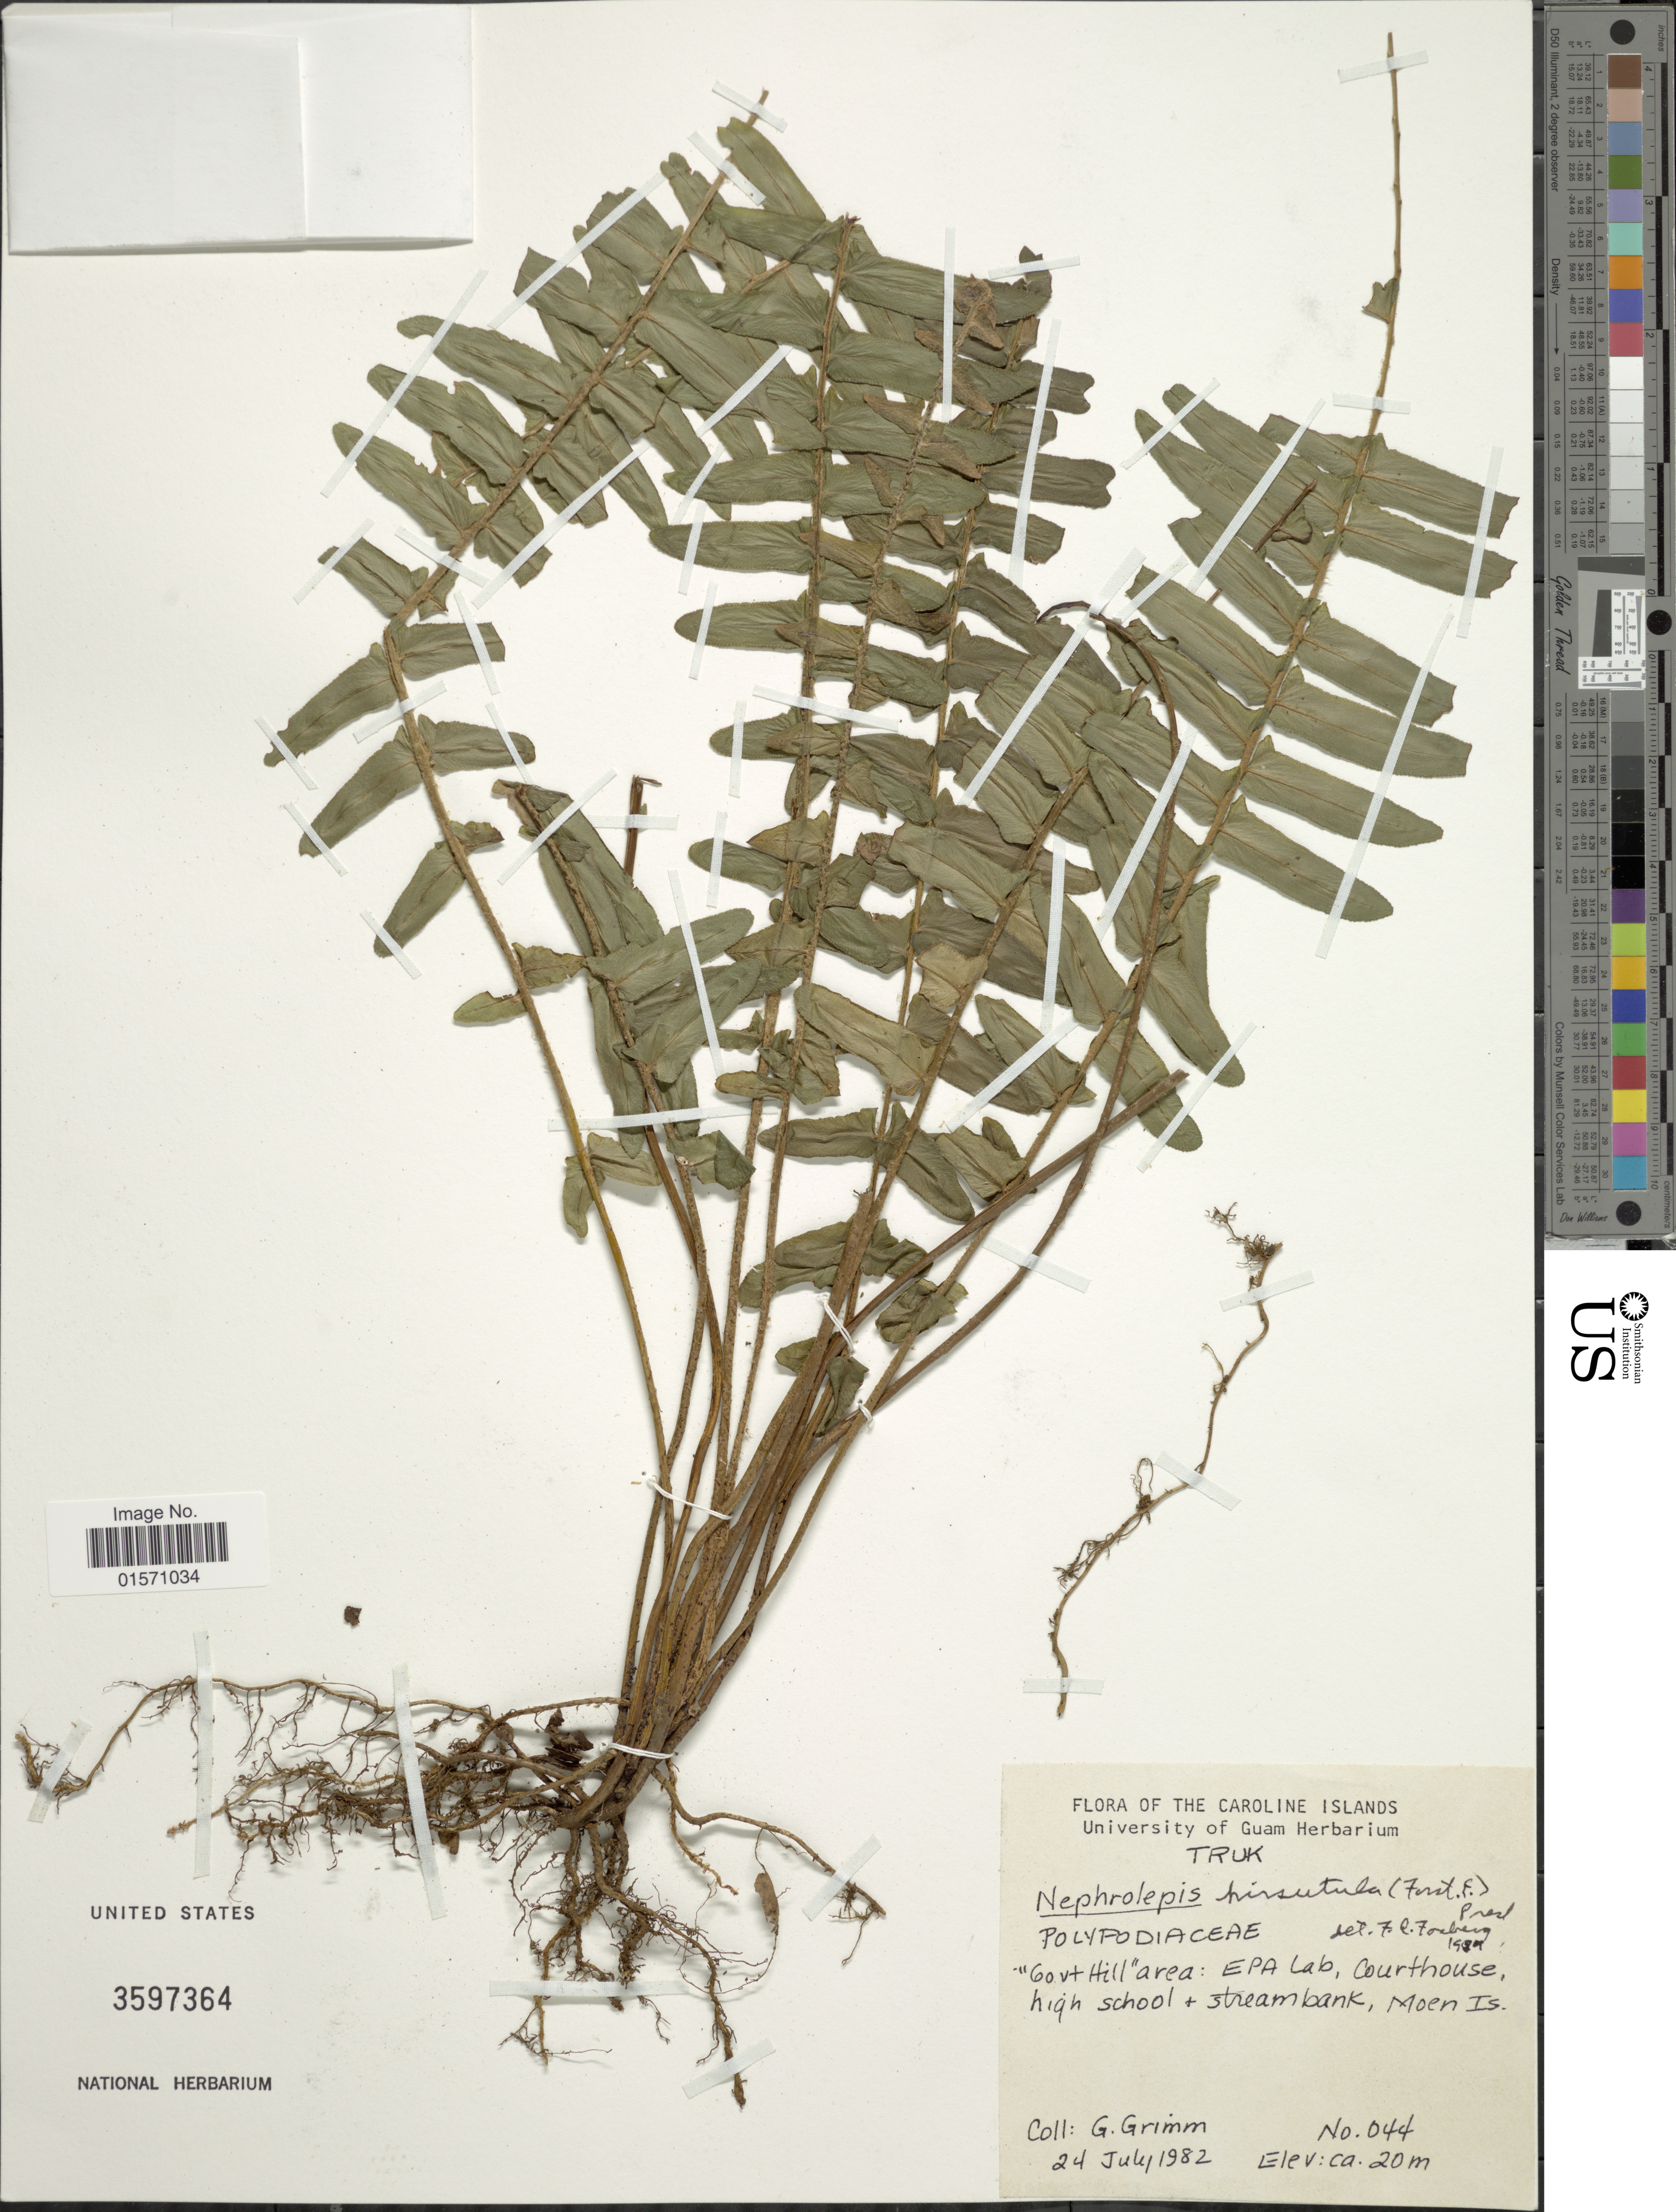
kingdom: Plantae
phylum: Tracheophyta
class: Polypodiopsida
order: Polypodiales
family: Nephrolepidaceae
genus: Nephrolepis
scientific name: Nephrolepis hirsutula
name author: (G. Forst.) C. Presl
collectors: G. Grimm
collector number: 044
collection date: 1982-07-24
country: Micronesia, Federated States of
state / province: Truk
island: Moen [Wono]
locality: Caroline Islands. "Govt. Hill" area: EPA lab, Courthouse, high school + streambank, Moen Is.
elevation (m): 20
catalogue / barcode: US 3597364